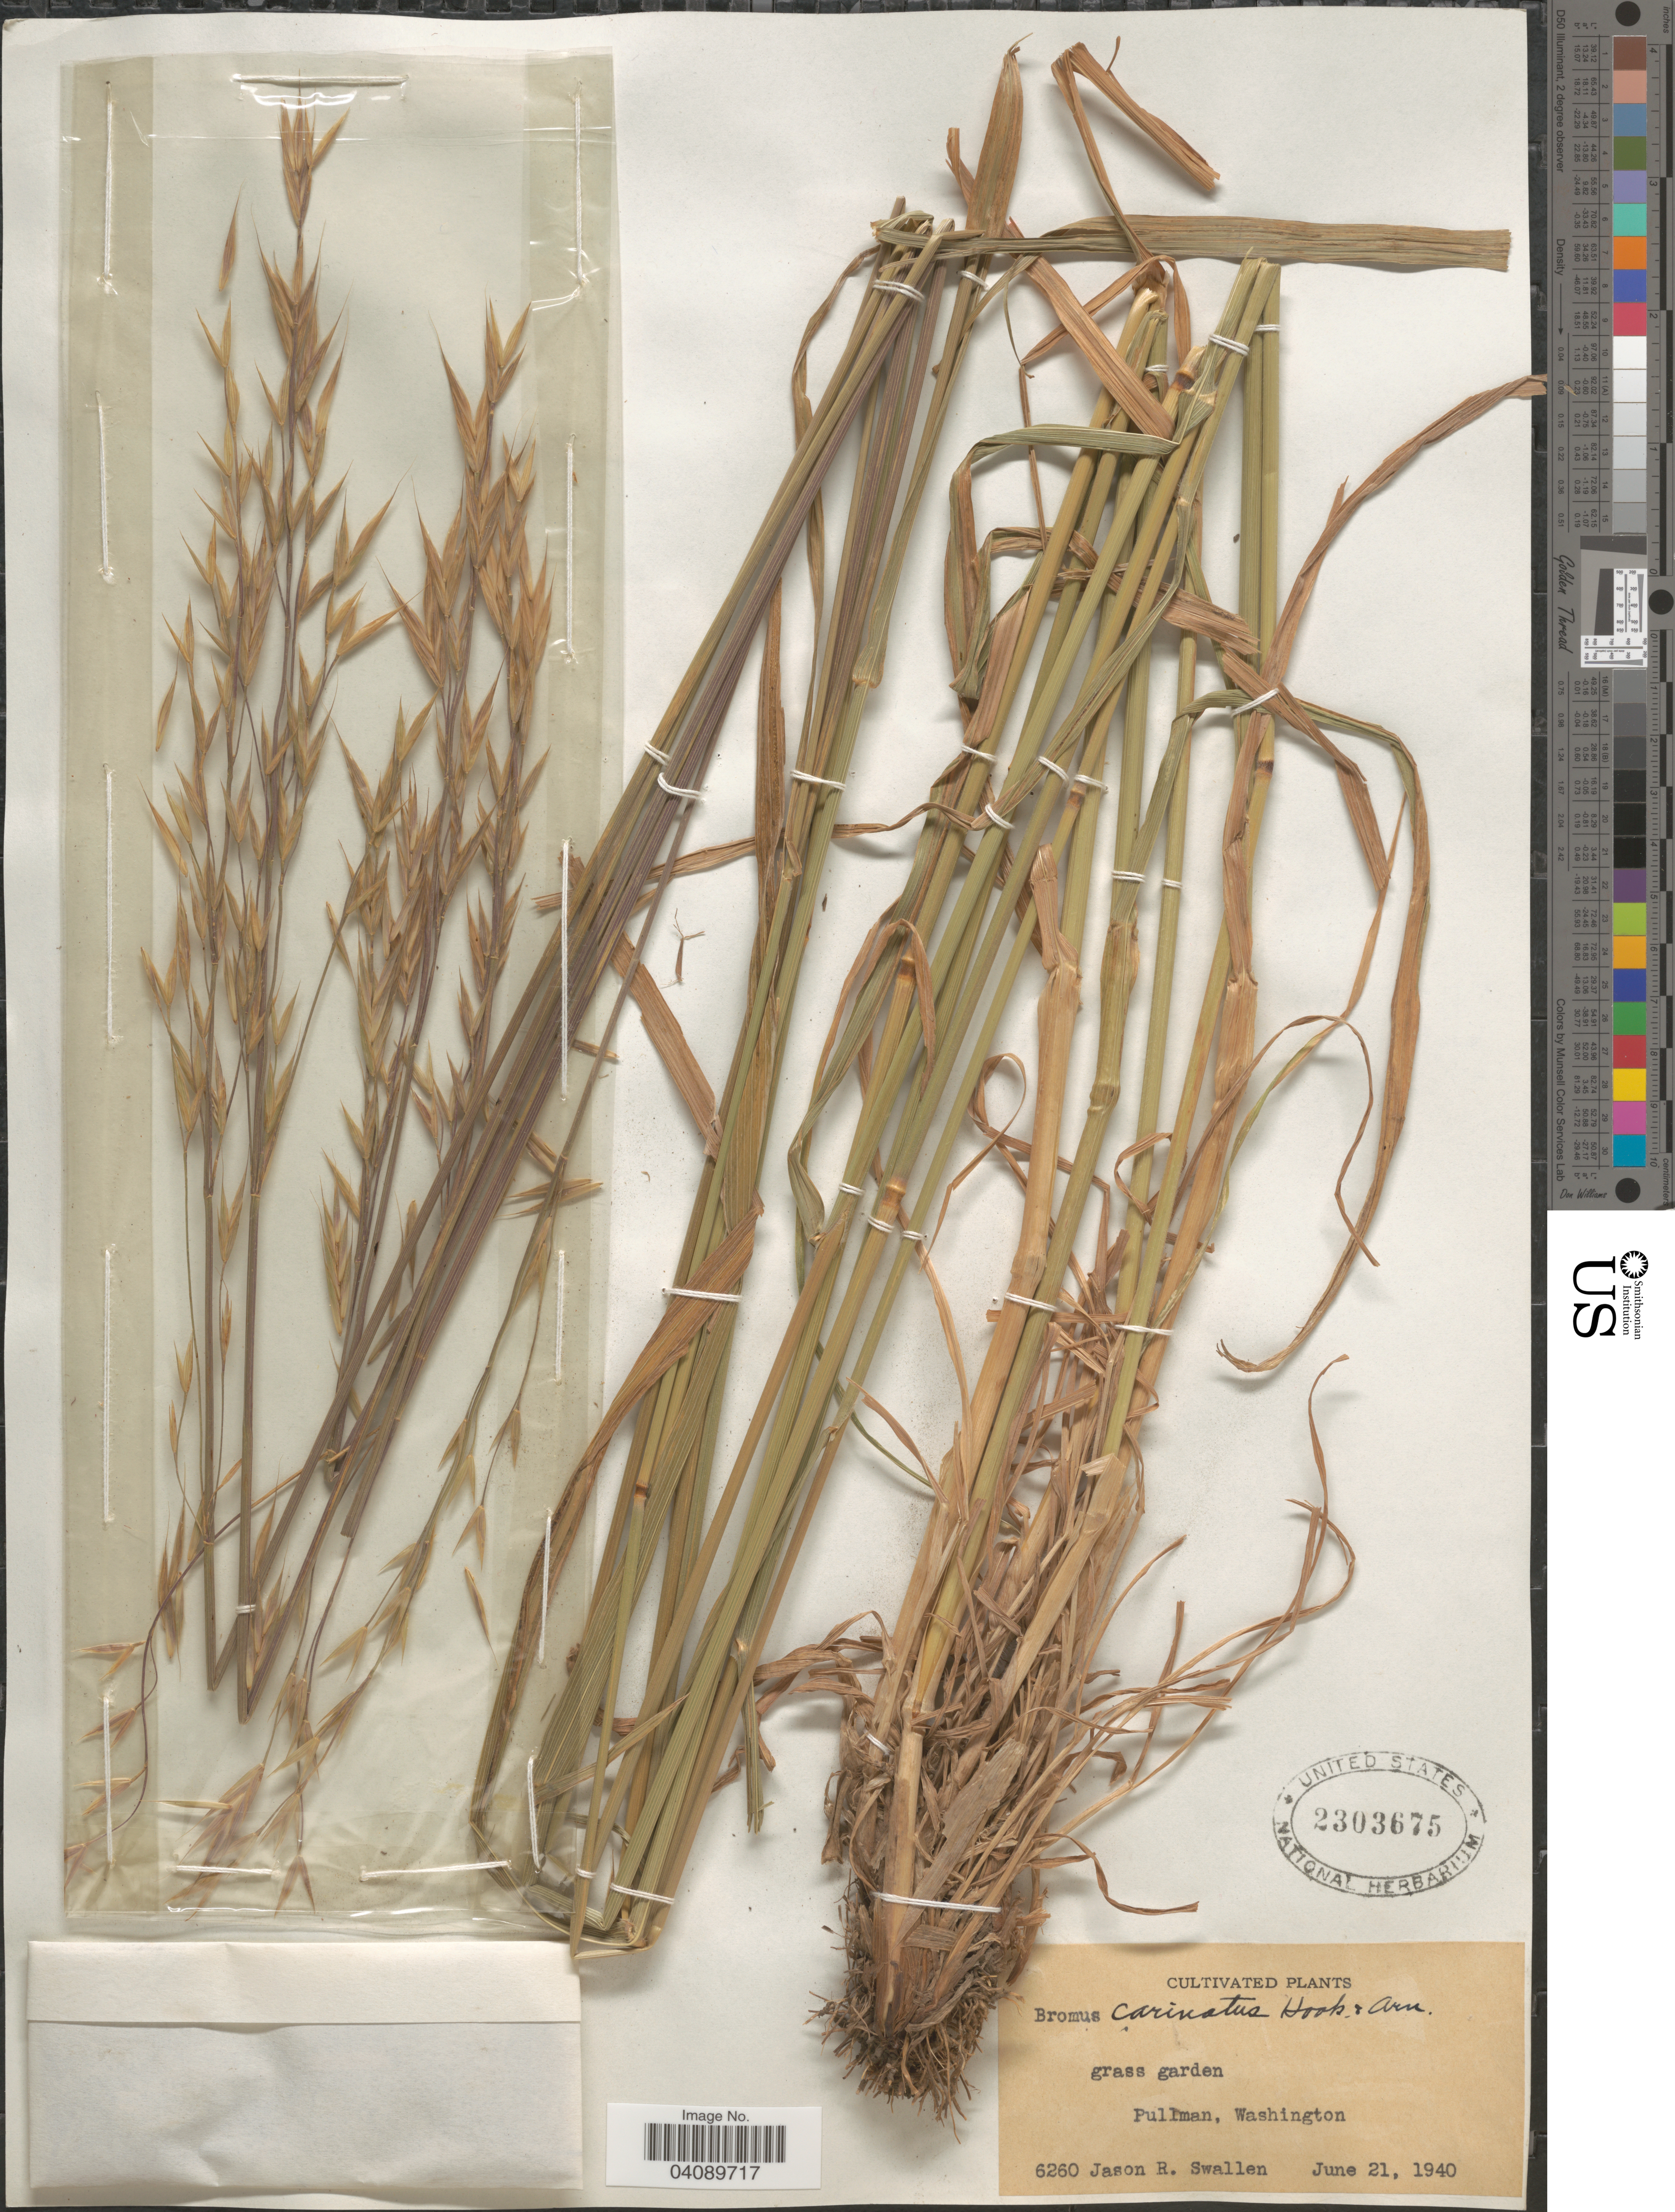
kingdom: Plantae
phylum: Tracheophyta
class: Liliopsida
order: Poales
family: Poaceae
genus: Bromus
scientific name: Bromus carinatus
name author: Hook. & Arn.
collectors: J. R. Swallen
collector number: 6260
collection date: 1940-06-21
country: United States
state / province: Washington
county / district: Whitman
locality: Grass garden. Pullman.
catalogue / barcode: US 2303675